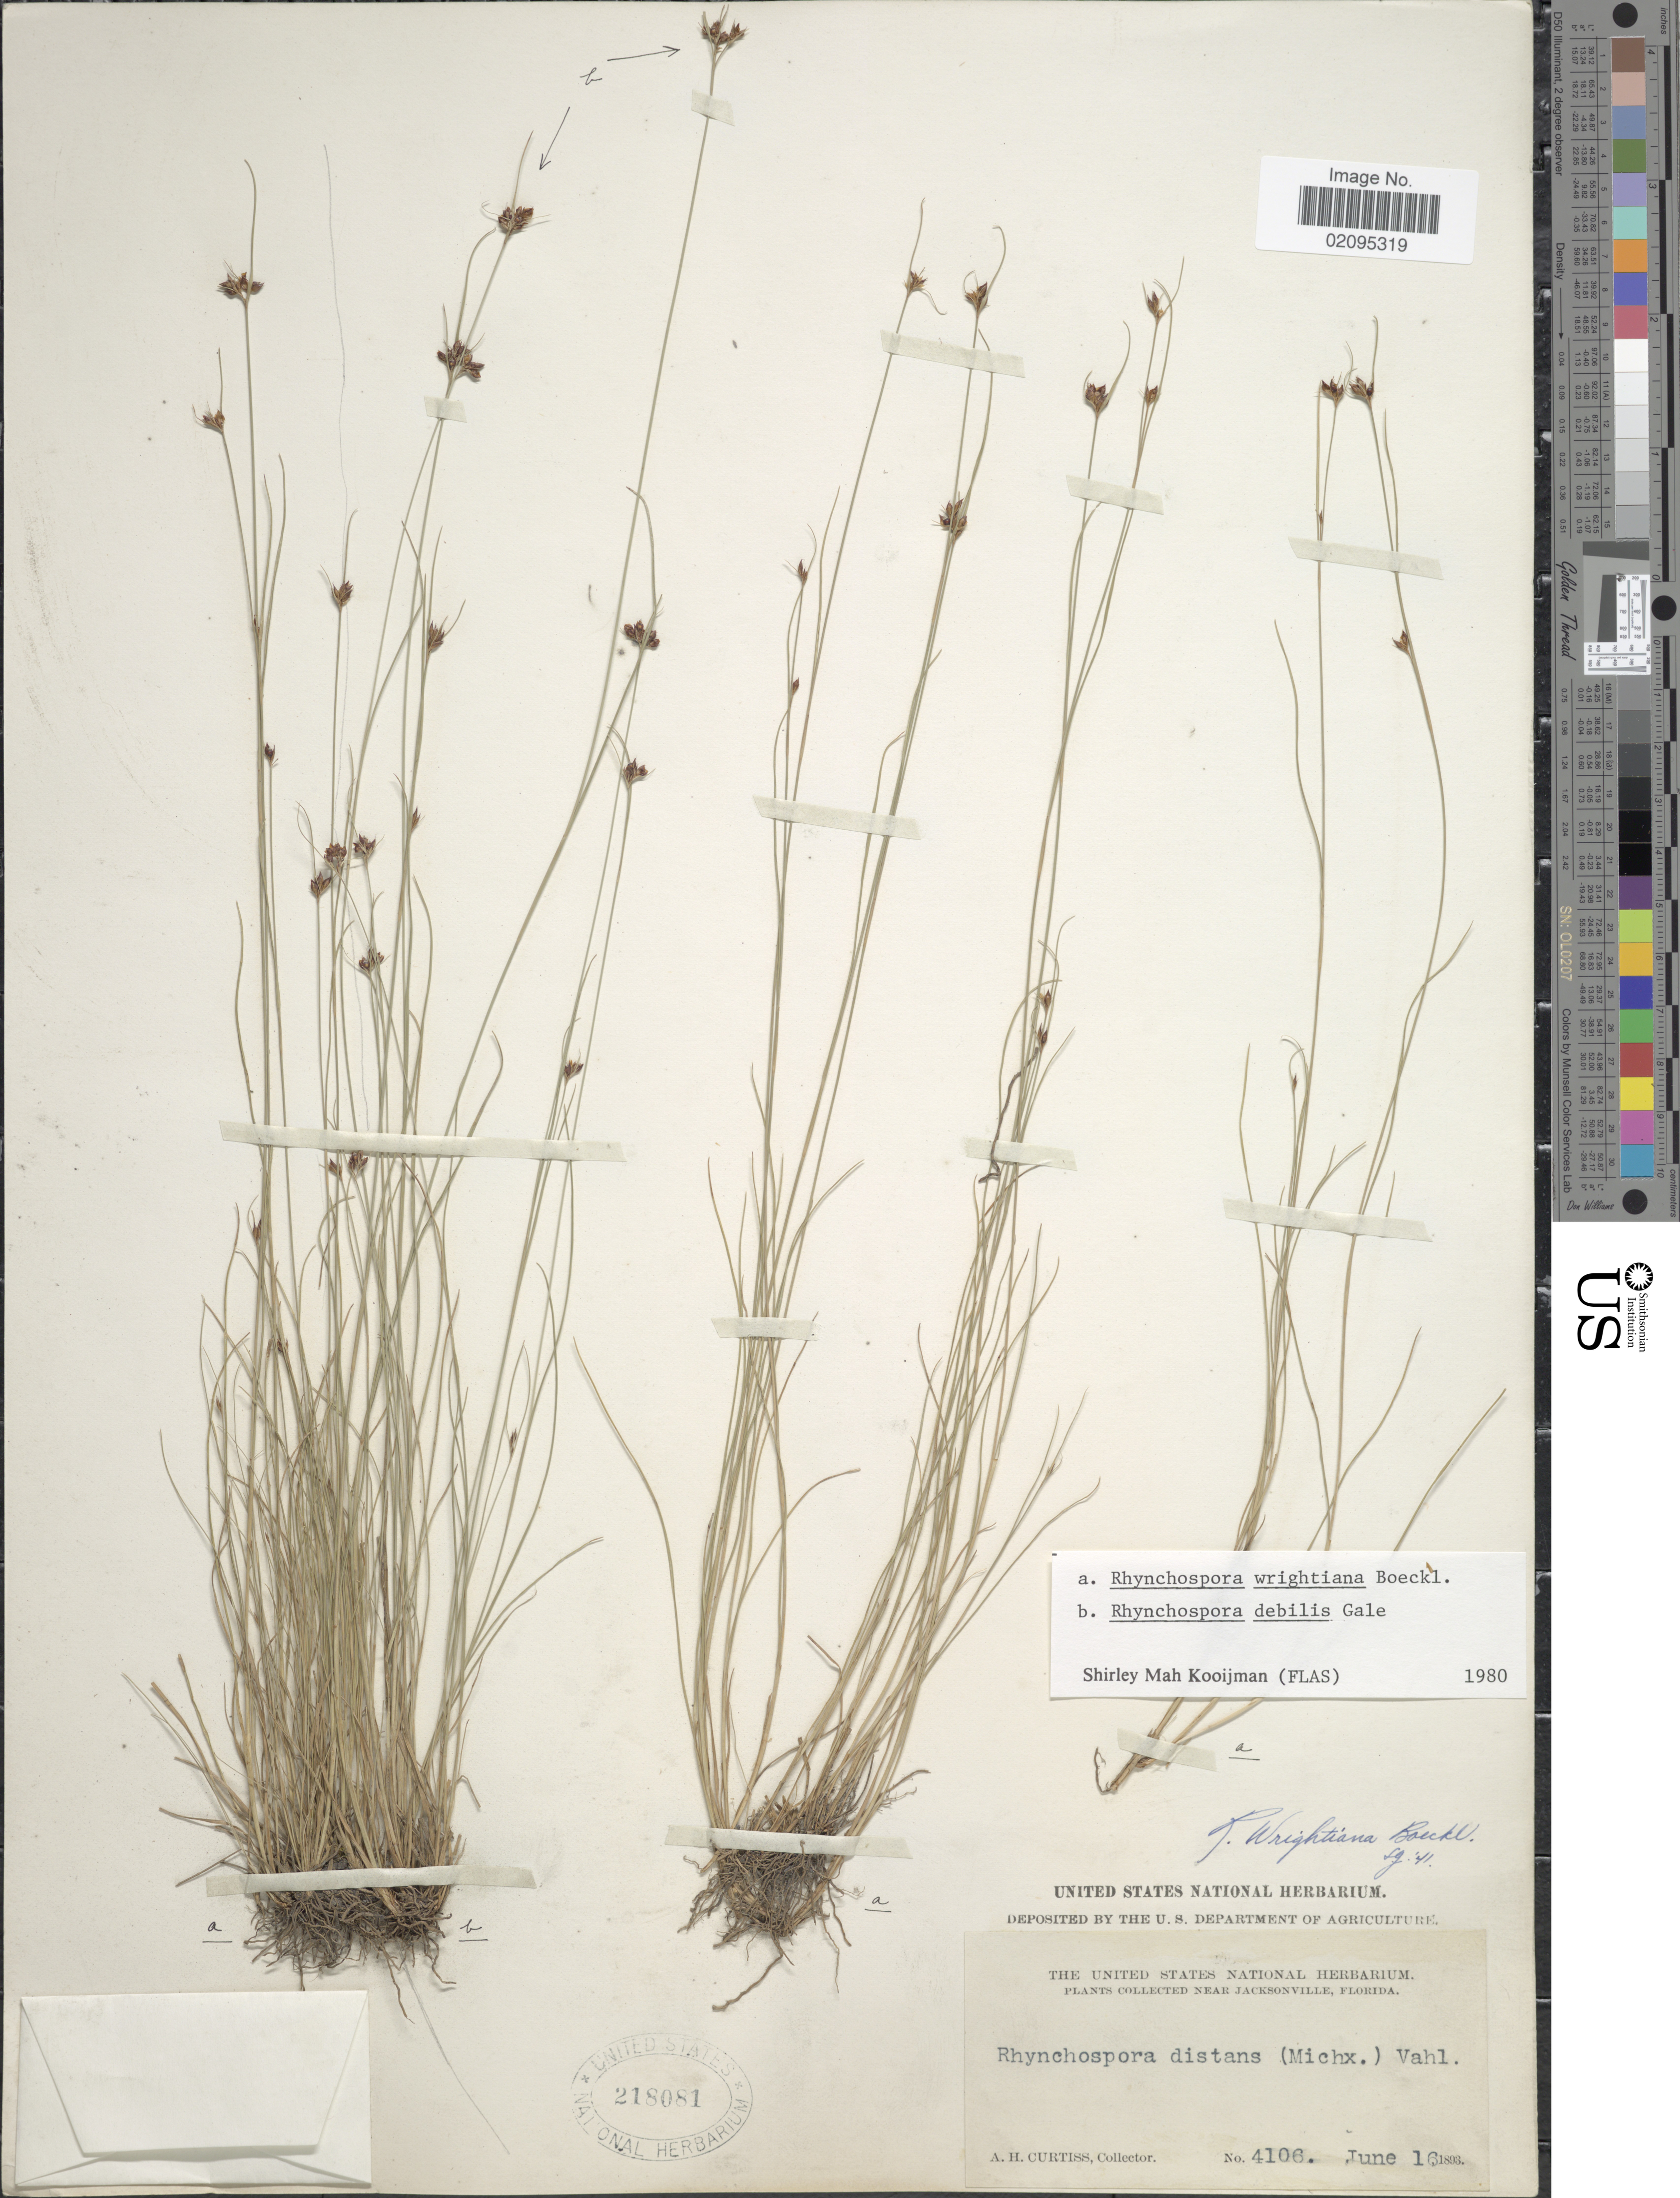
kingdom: Plantae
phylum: Tracheophyta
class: Liliopsida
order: Poales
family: Cyperaceae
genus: Rhynchospora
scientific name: Rhynchospora wrightiana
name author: Boeckeler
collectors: A. H. Curtiss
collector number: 4106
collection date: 1893-06-18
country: United States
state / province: Florida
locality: Near Jacksonville.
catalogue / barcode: US 218081